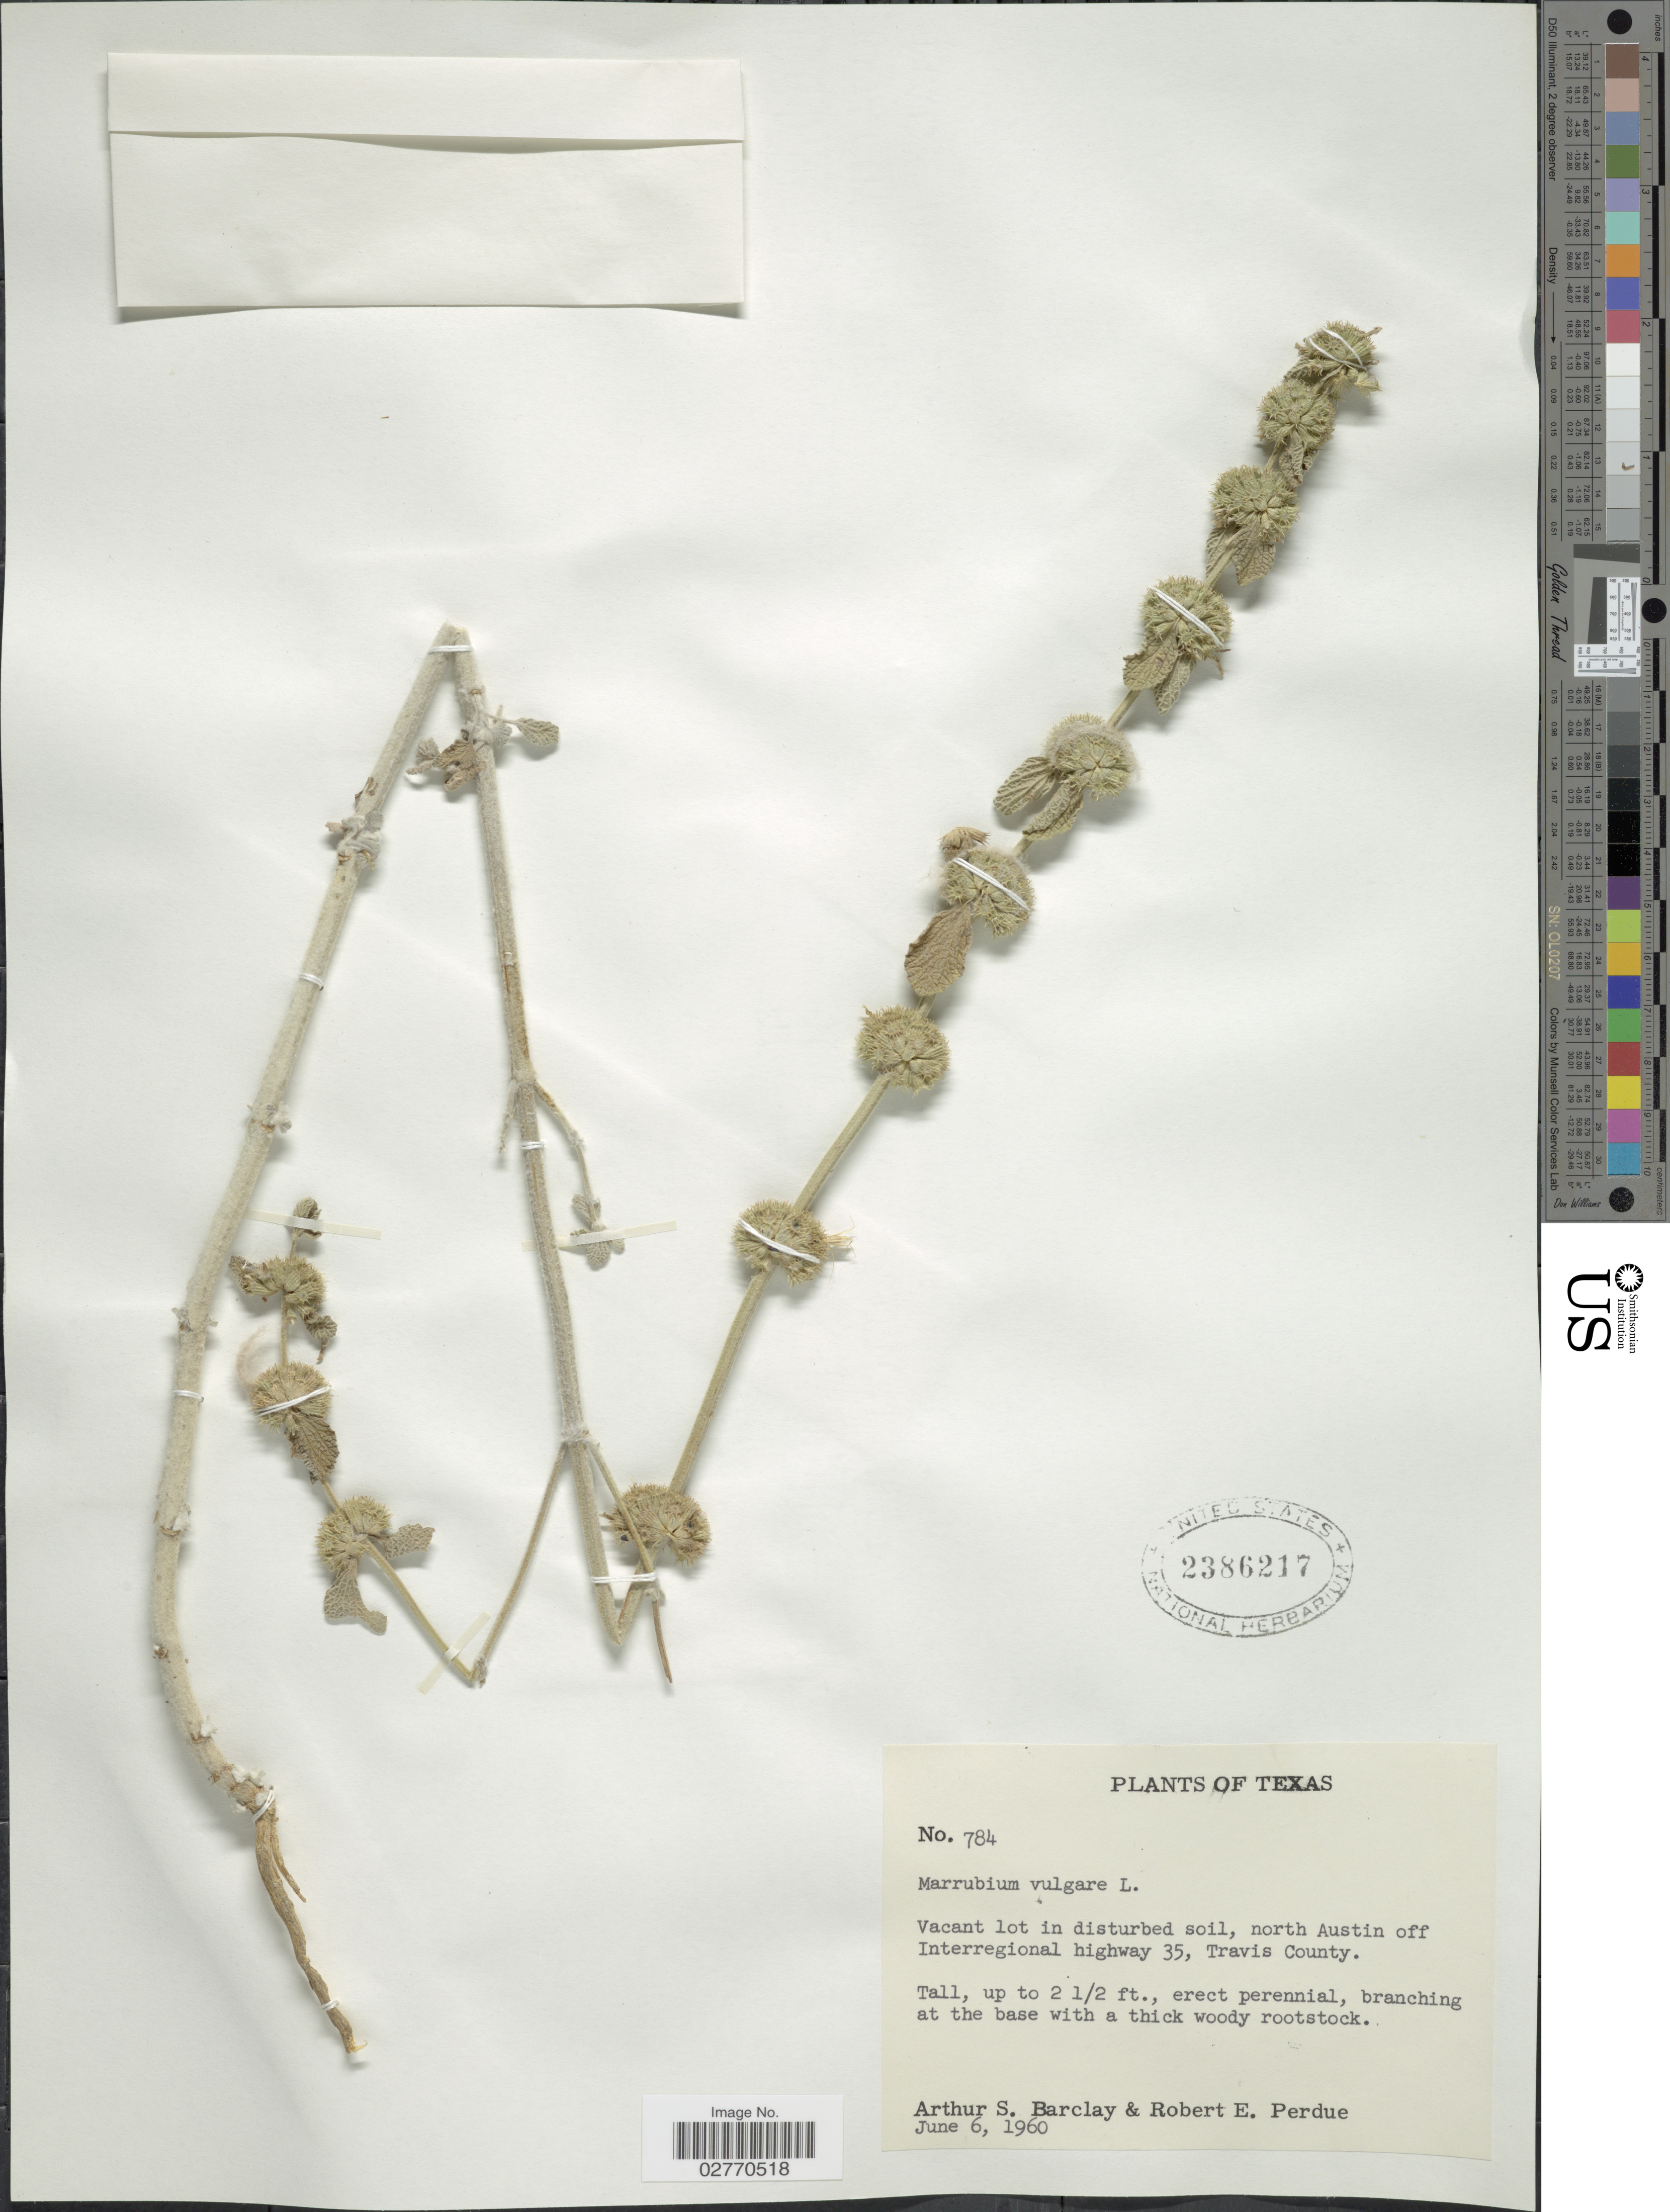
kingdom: Plantae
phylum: Tracheophyta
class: Magnoliopsida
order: Lamiales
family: Lamiaceae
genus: Marrubium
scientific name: Marrubium vulgare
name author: L.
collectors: A. S. Barclay & R. E. Perdue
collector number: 784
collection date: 1960-06-06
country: United States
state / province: Texas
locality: North Austin off Interregional highway 35, Travis County.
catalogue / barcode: US 2386217